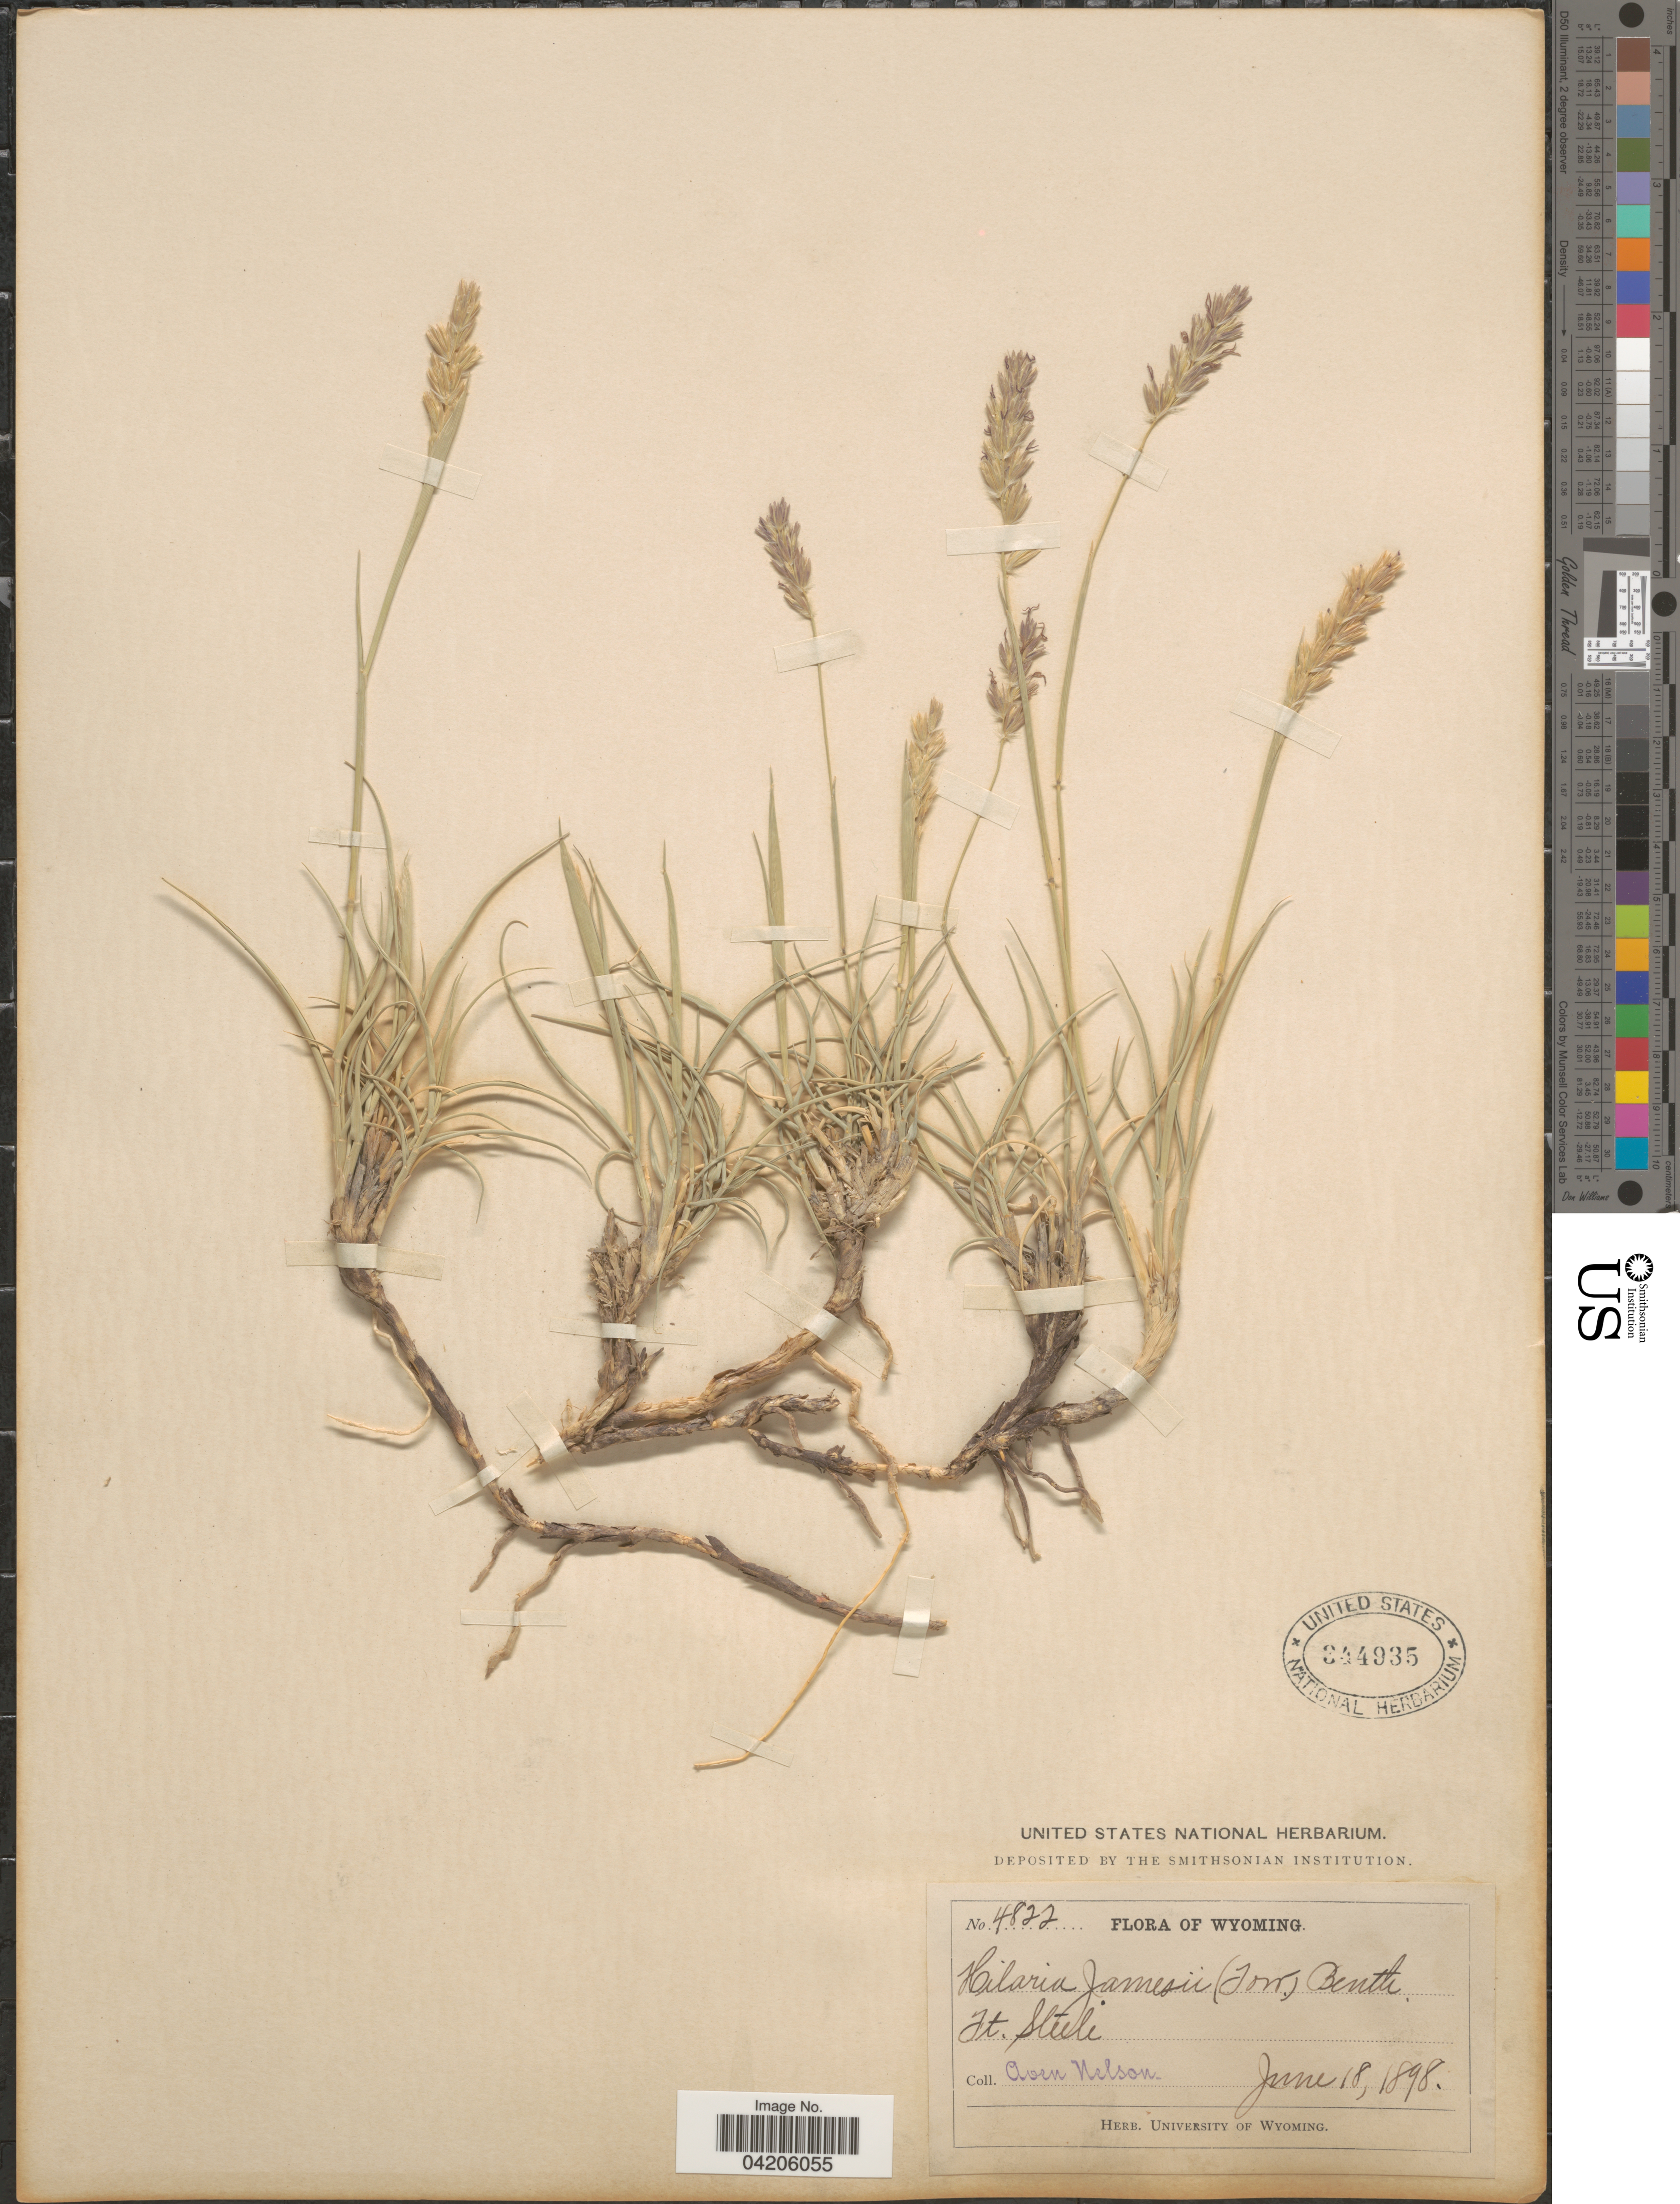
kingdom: Plantae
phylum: Tracheophyta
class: Liliopsida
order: Poales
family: Poaceae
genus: Hilaria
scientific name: Hilaria jamesii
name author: (Torr.) Benth.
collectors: A. Nelson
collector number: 4822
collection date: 1898-06-18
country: United States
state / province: Wyoming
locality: Ft. Steele.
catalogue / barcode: US 344935